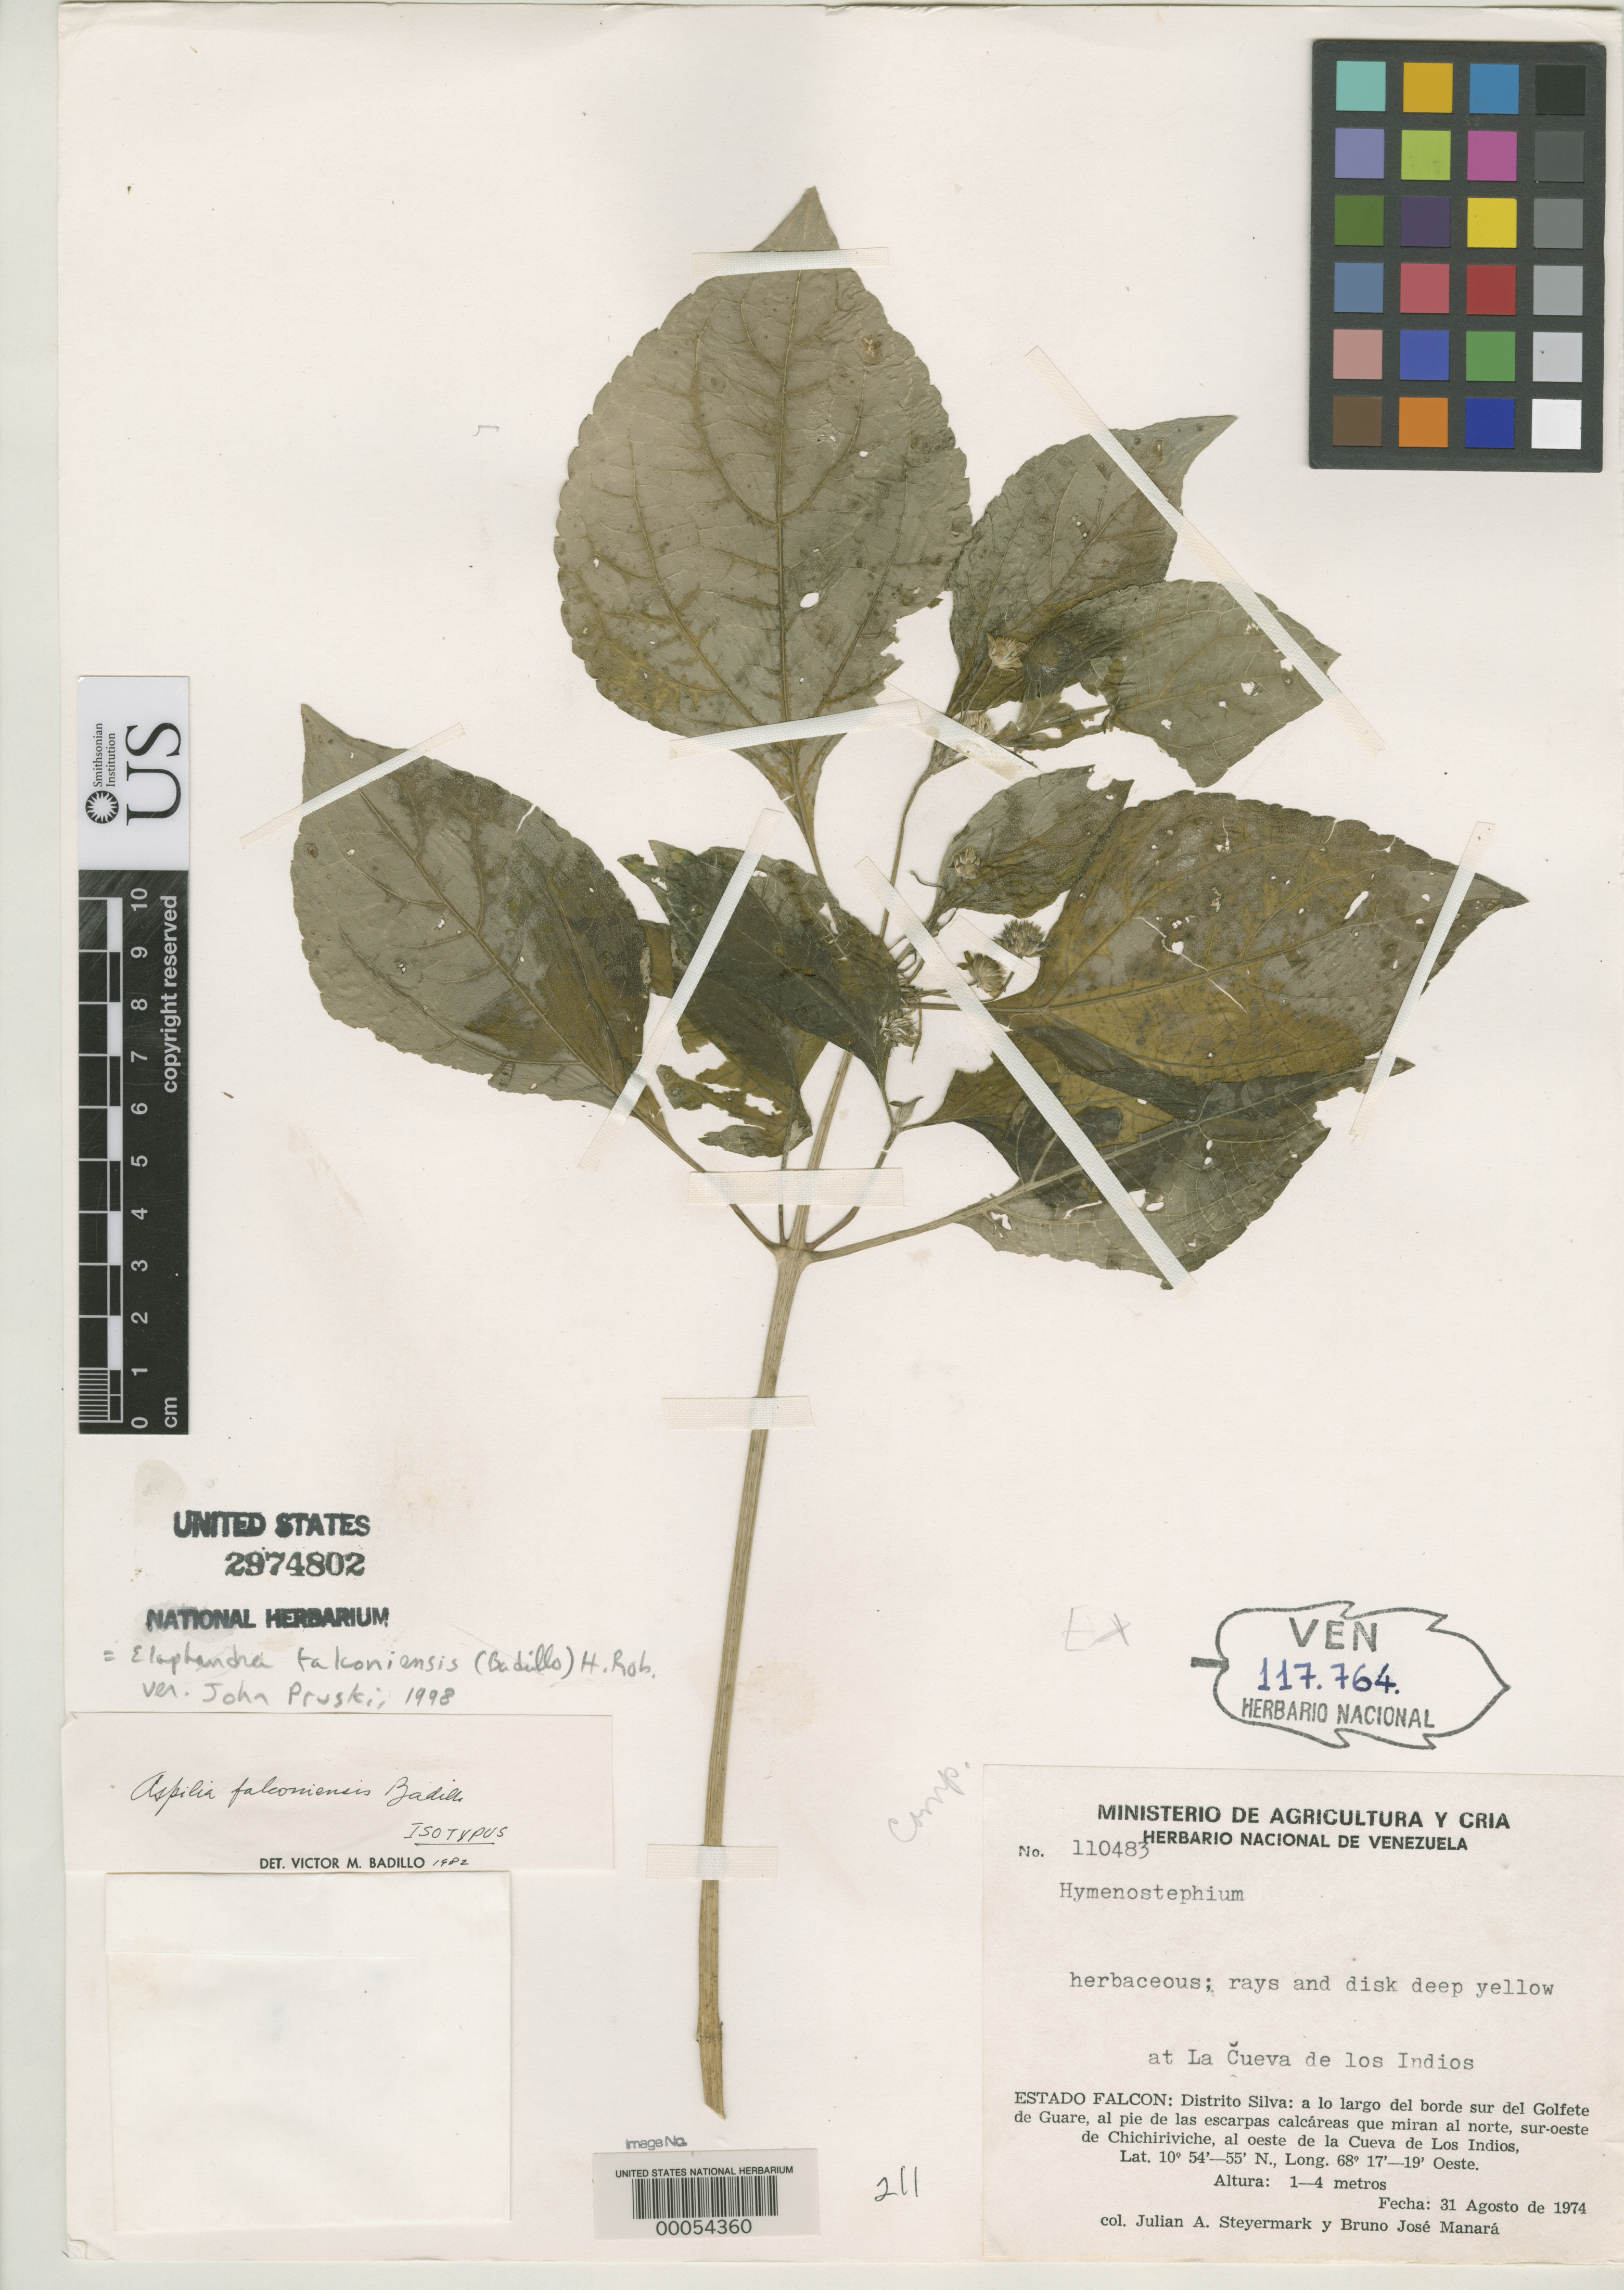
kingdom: Plantae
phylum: Tracheophyta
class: Magnoliopsida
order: Asterales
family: Asteraceae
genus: Aspilia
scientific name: Aspilia falconiensis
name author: V.M. Badillo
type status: Isotype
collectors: J. Steyermark & B. Manara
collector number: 110483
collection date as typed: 31 Aug 1974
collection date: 1974-08-31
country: Venezuela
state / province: Falcón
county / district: Silva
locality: S border of Golfete de Guare, SW of Chichiriviche, W of Cueva de Los Indios.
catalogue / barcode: US 2974802